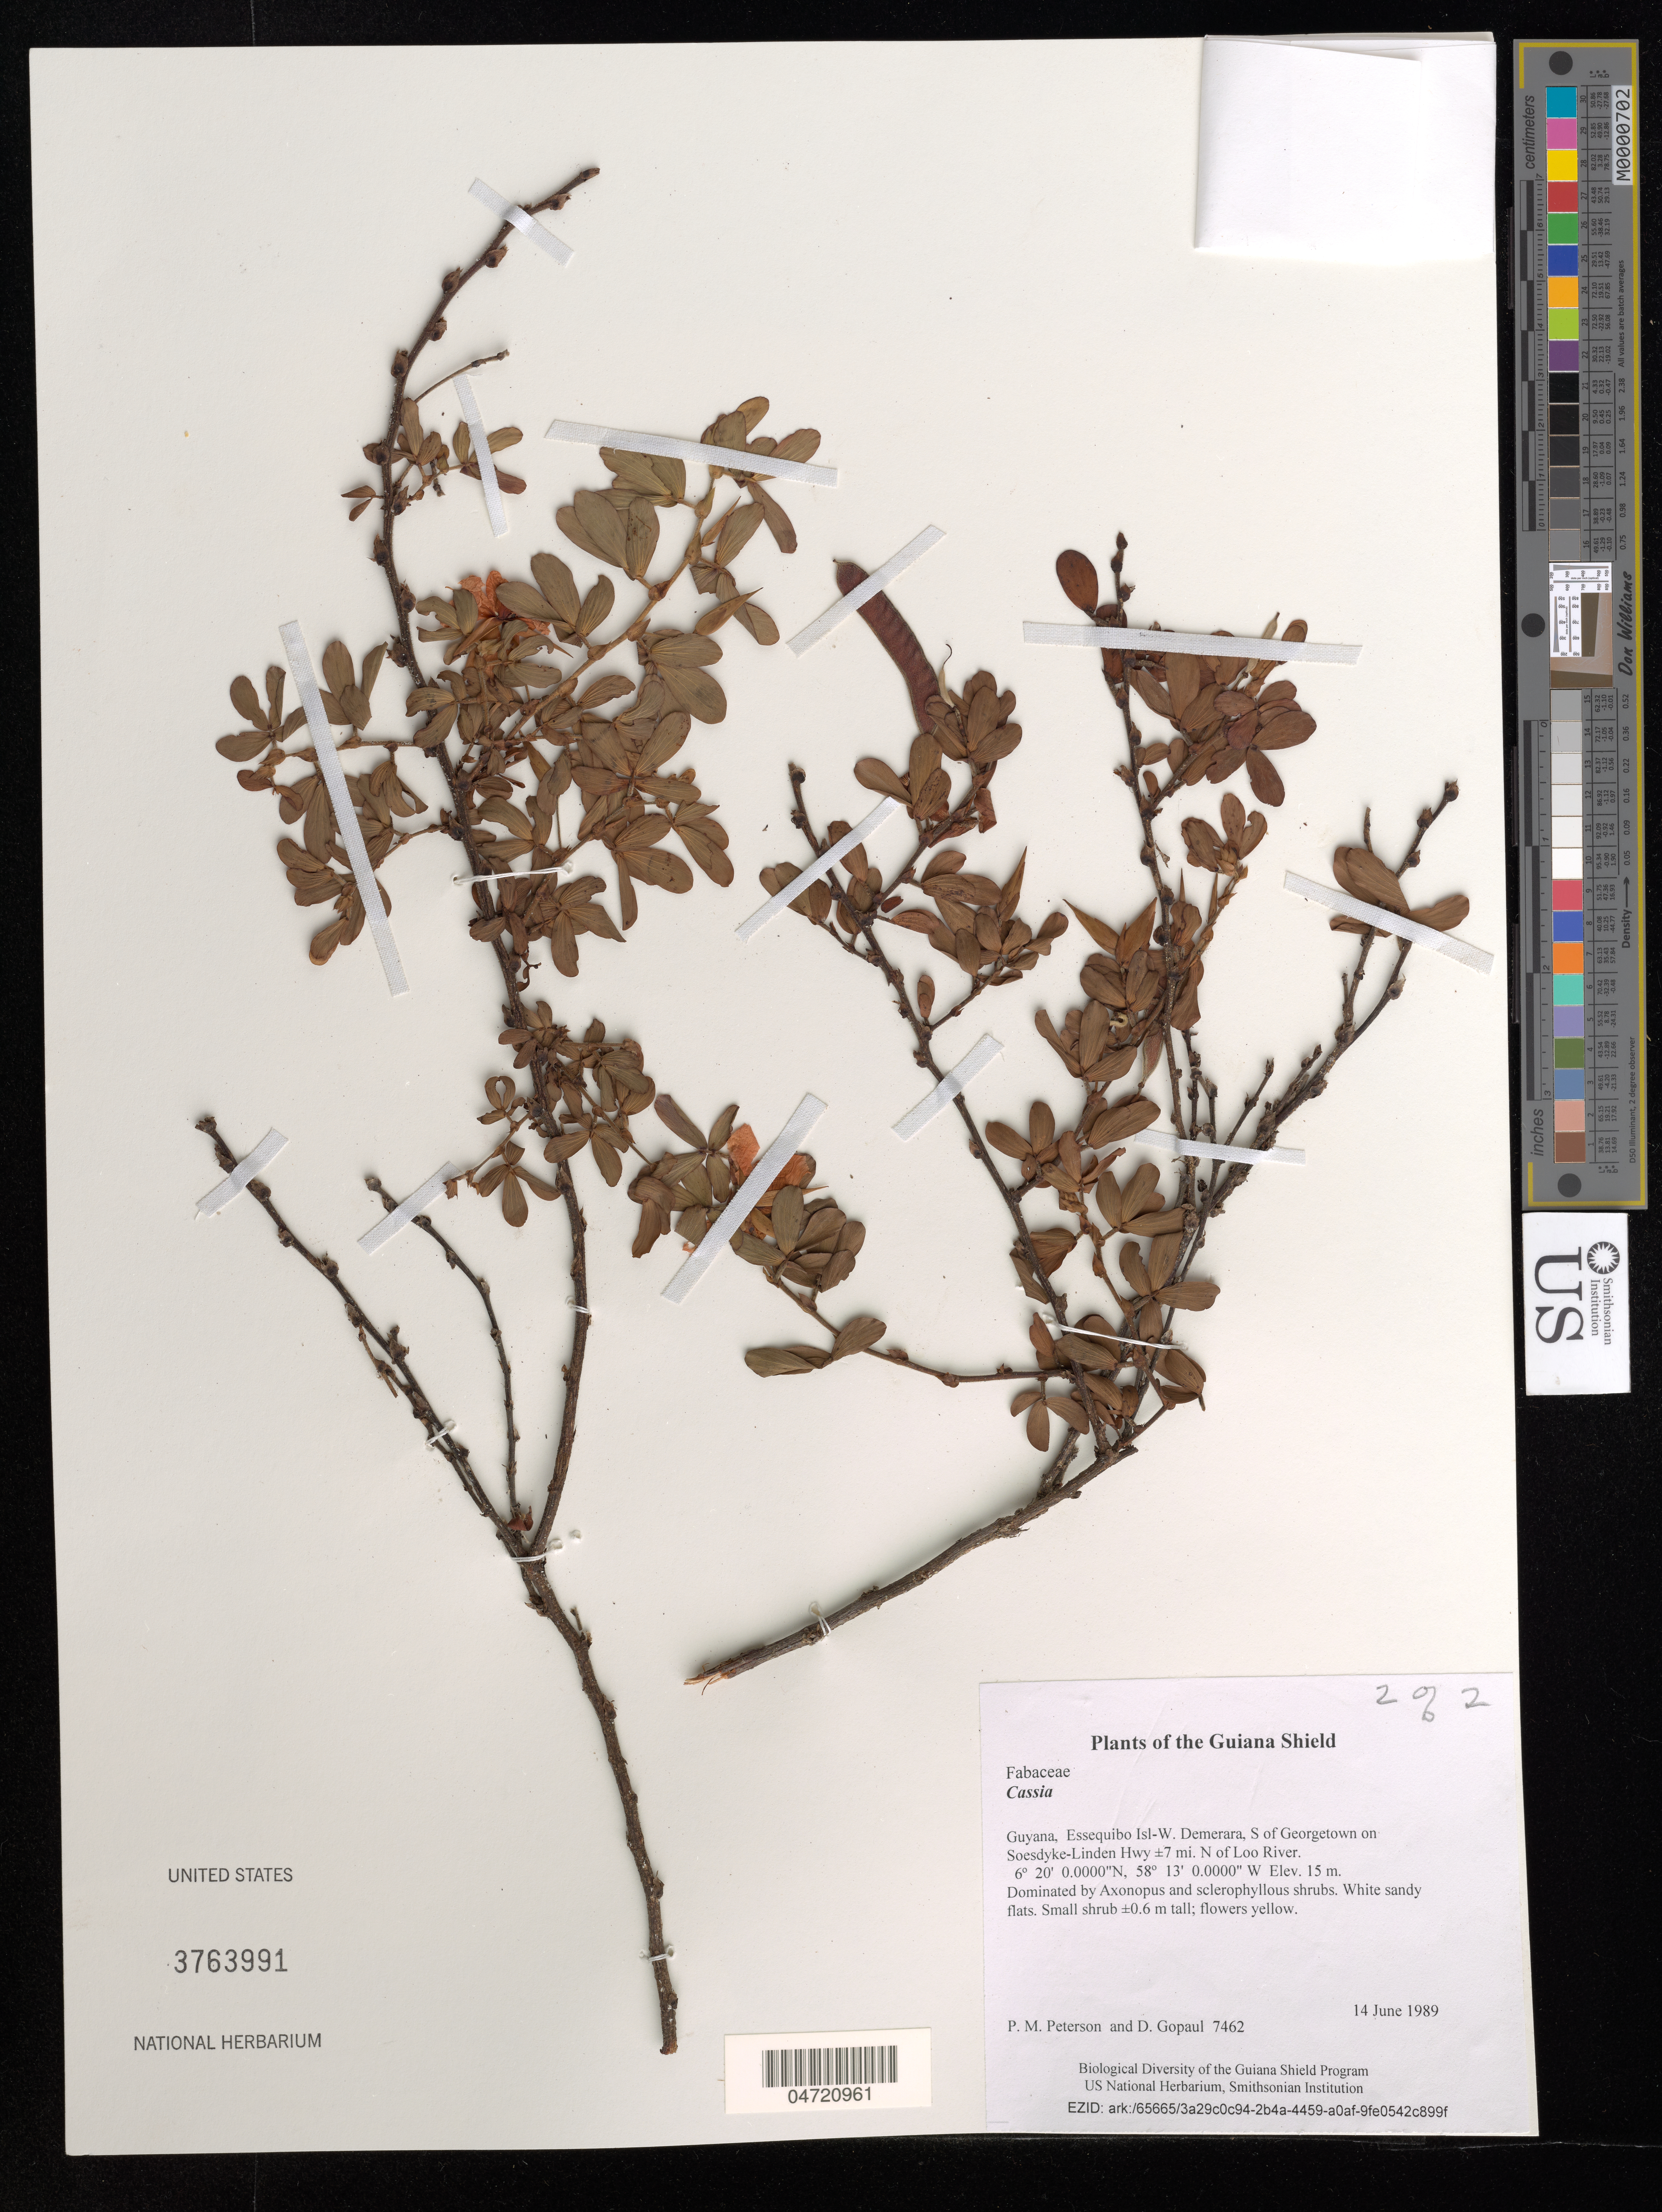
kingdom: Plantae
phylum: Tracheophyta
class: Magnoliopsida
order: Fabales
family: Fabaceae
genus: Cassia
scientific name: Cassia sp.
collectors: P. M. Peterson & D. Gopaul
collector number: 7462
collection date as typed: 14 June 1989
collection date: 1989-06-14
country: Guyana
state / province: Essequibo Isl-W. Demerara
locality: S of Georgetown on Soesdyke-Linden Hwy ±7 mi. N of Loo River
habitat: Dominated by Axonopus and sclerophyllous shrubs. White sandy flats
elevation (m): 15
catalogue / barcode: US 3763991